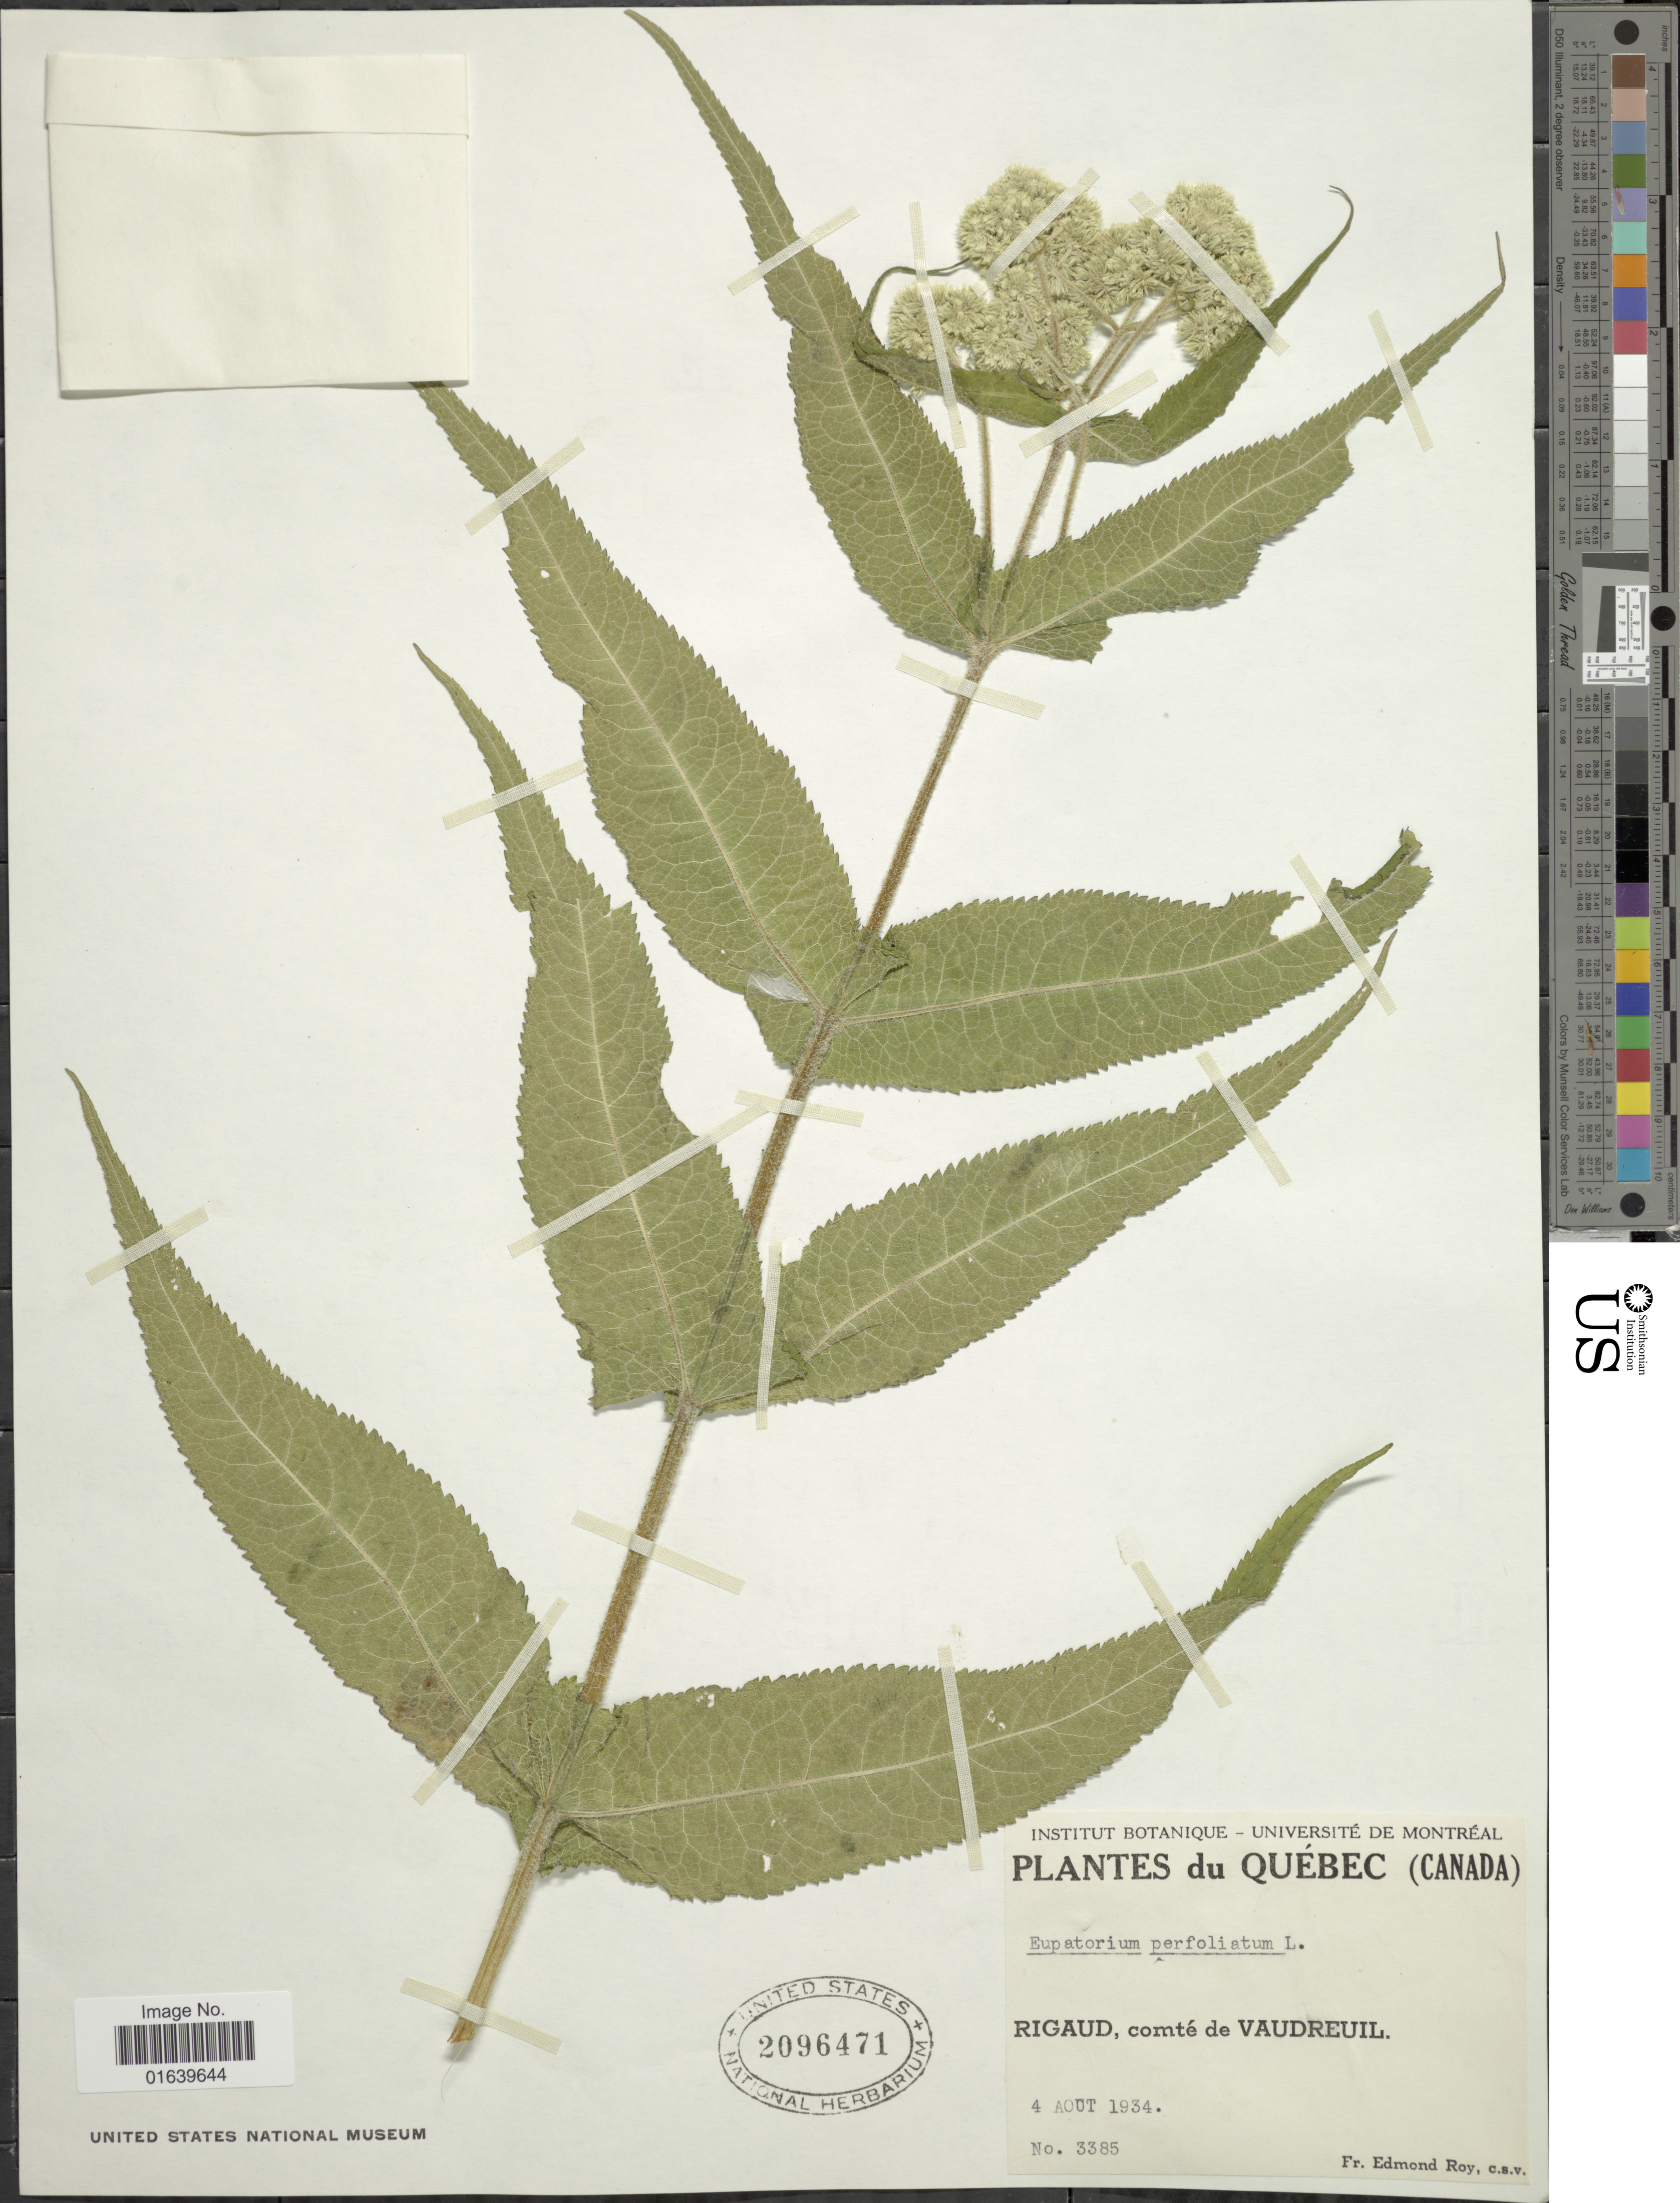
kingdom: Plantae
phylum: Tracheophyta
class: Magnoliopsida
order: Asterales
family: Asteraceae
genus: Eupatorium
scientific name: Eupatorium perfoliatum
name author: L.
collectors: B. Roy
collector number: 3385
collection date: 1934-08-04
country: Canada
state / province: Quebec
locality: Rigaud, comte de Vaudreuil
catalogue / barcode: US 2096471